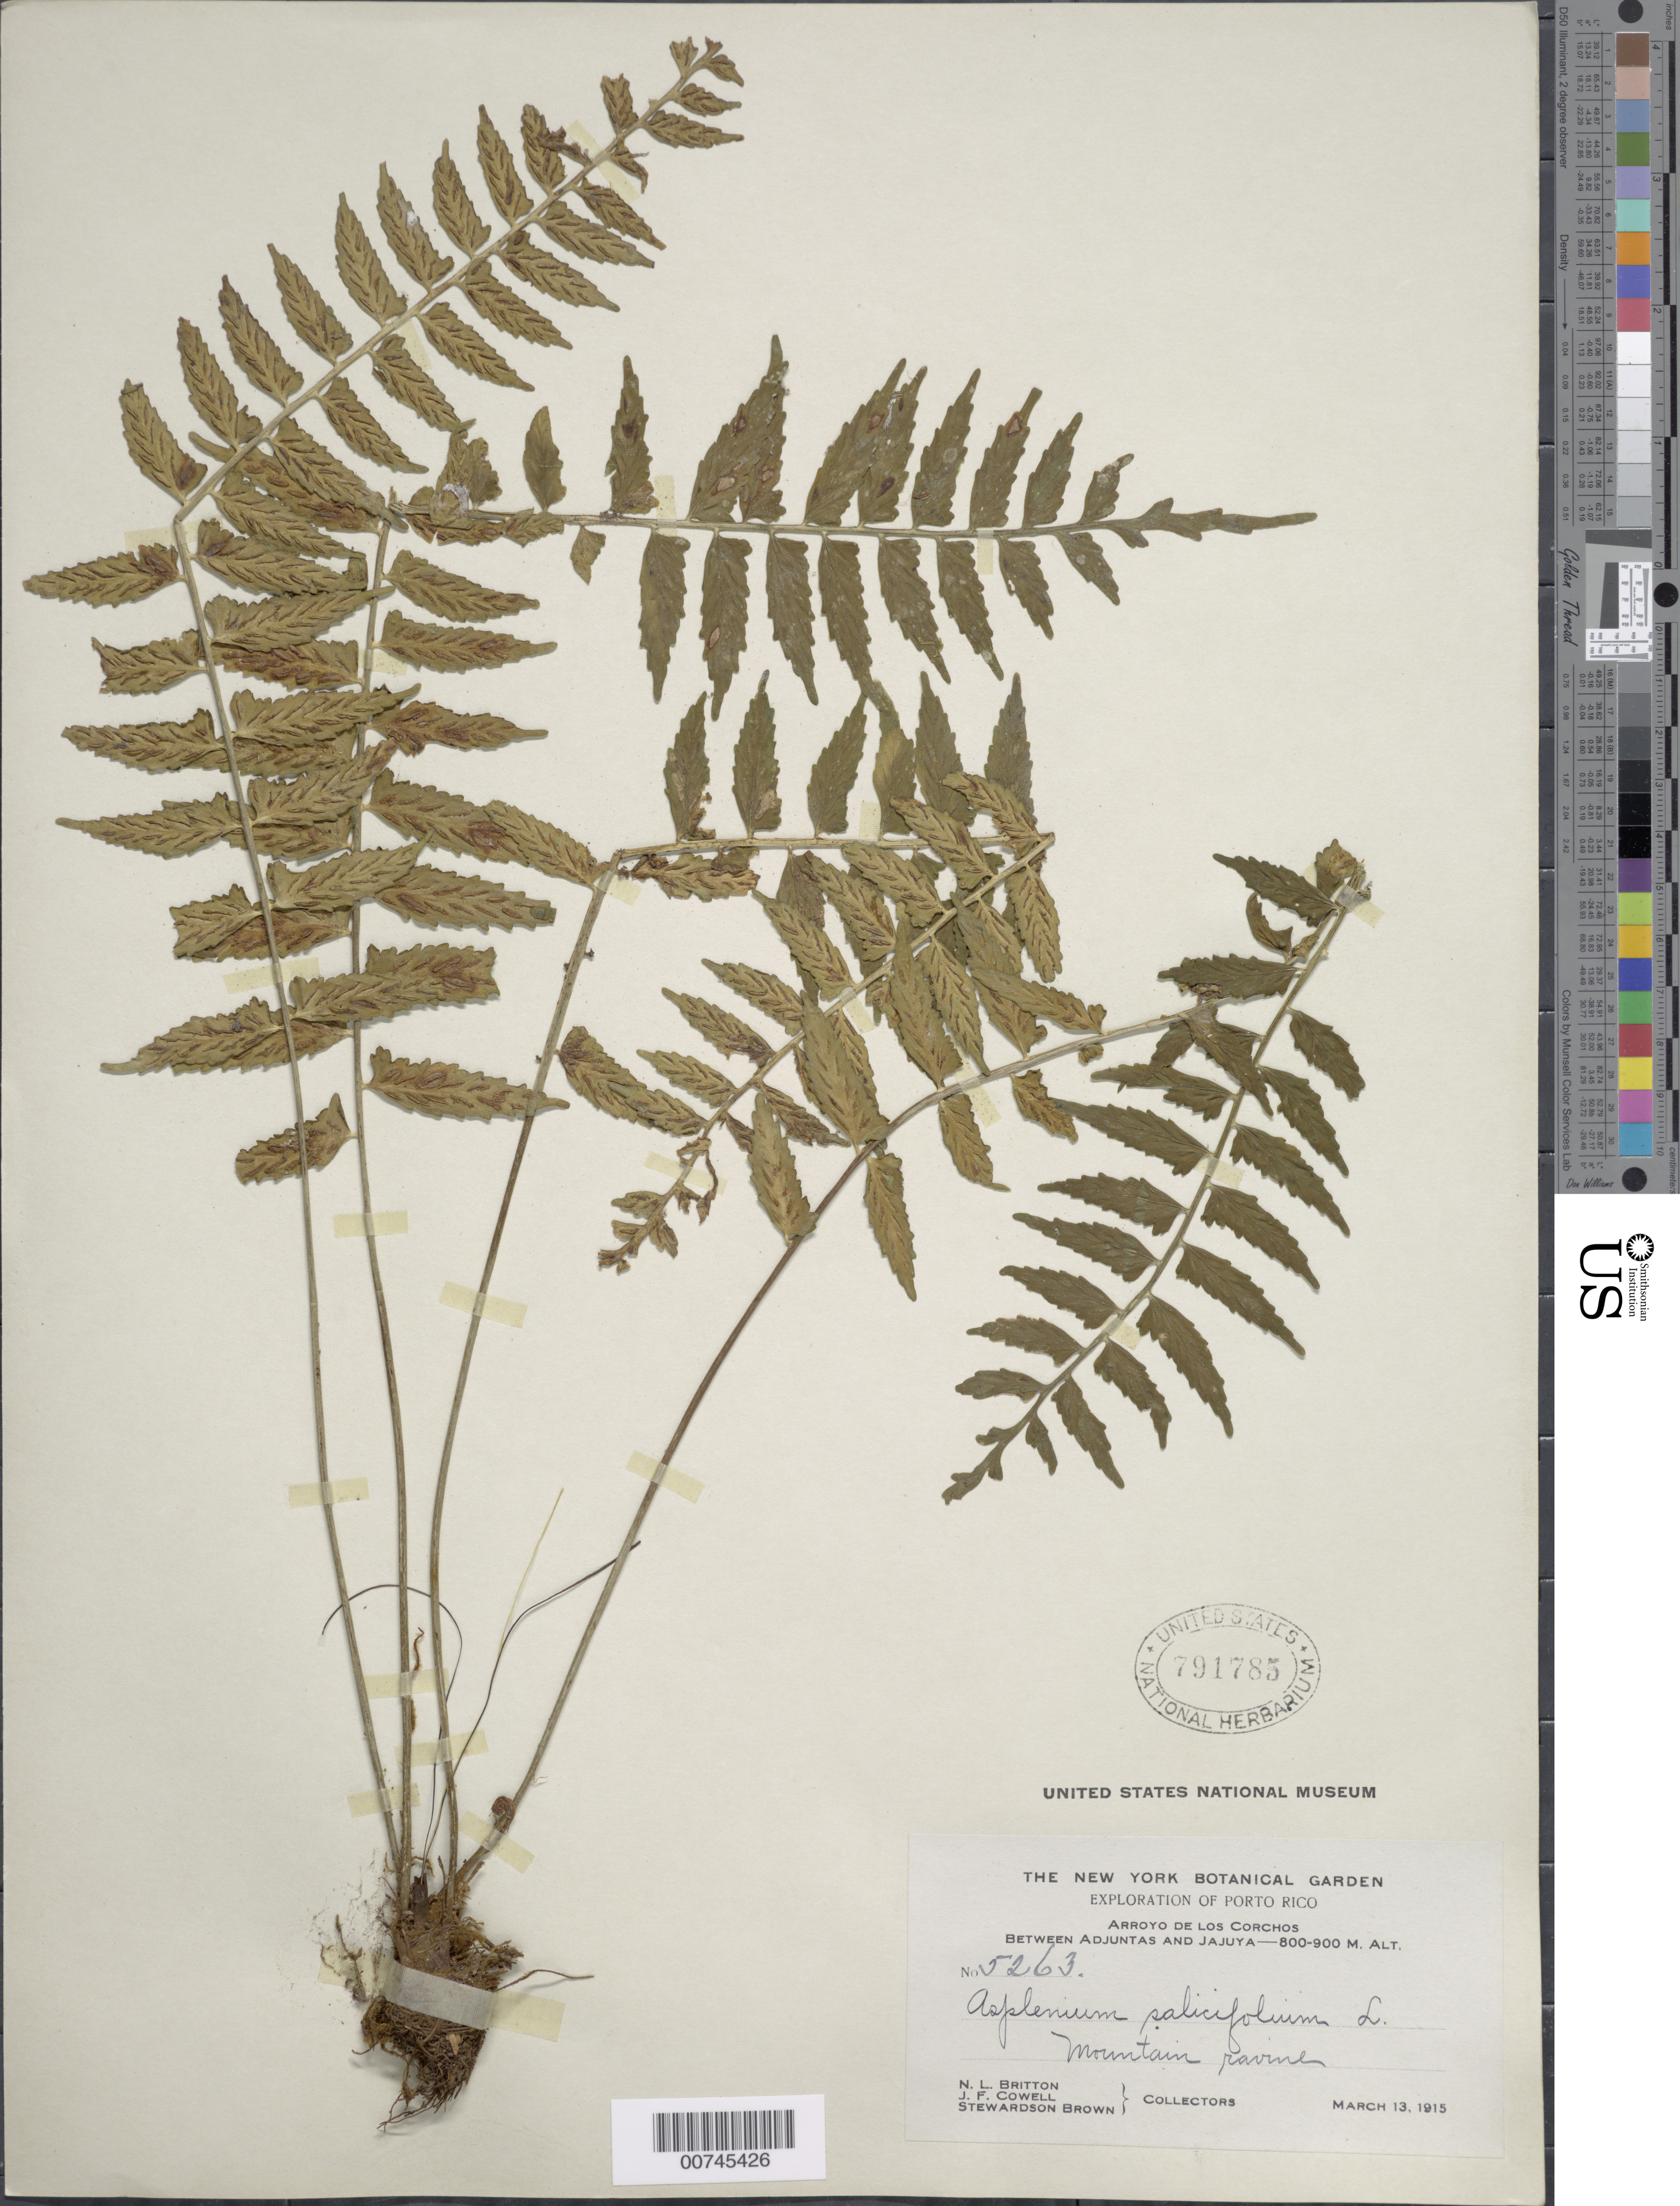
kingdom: Plantae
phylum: Tracheophyta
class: Polypodiopsida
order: Polypodiales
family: Aspleniaceae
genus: Asplenium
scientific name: Asplenium auriculatum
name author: Sw.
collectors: N. Britton, J. F. Cowell & S. Brown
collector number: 5263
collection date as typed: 13 Mar 1915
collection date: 1915-03-13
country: Puerto Rico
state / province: Jayuya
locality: Arroyo de Los Chorros, Between Adjuntas and Jayuya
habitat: Mountain ravine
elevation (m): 800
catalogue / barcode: US 791785